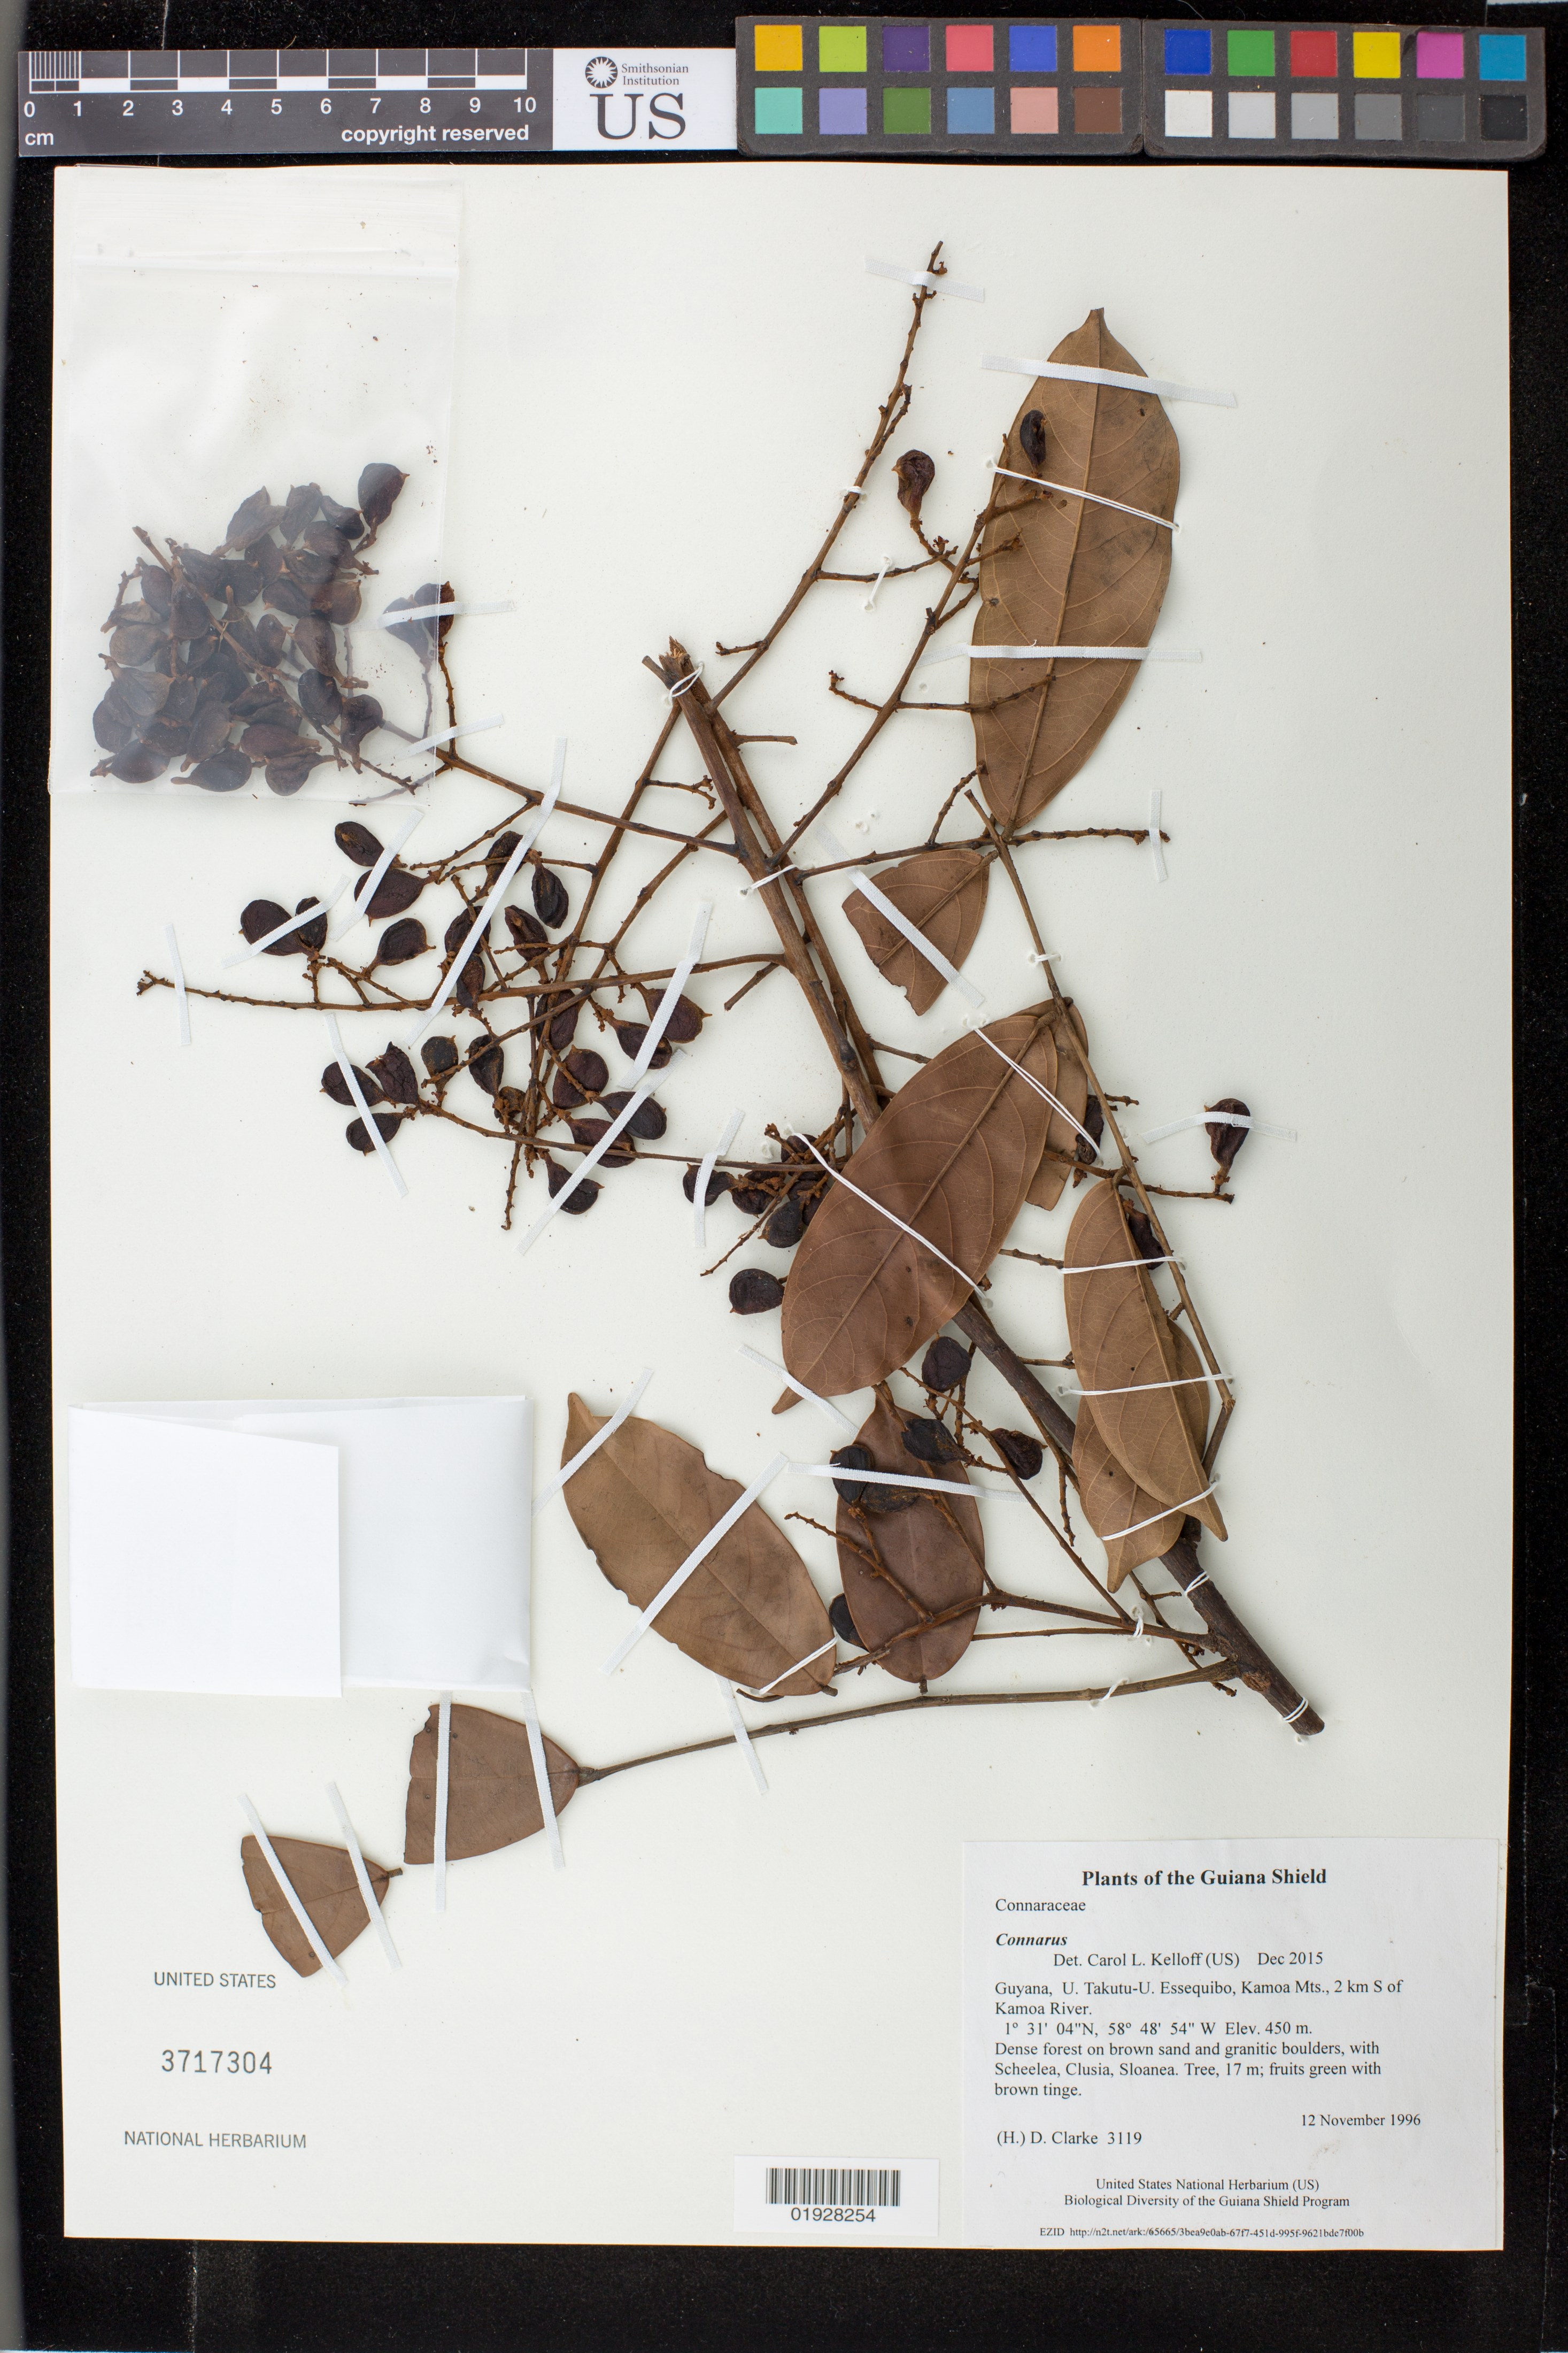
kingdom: Plantae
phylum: Tracheophyta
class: Magnoliopsida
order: Oxalidales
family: Connaraceae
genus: Connarus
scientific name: Connarus patrisii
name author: (DC.) Planch.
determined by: Toledo, Cassio Augusto Patrocinio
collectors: H. D. Clarke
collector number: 3119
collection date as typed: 12 November 1996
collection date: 1996-11-12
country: Guyana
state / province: U. Takutu-U. Essequibo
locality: Kamoa Mts., 2 km S of Kamoa River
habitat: Dense forest on brown sand and granitic boulders, with Scheelea, Clusia, Sloanea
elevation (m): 450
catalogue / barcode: US 3717304